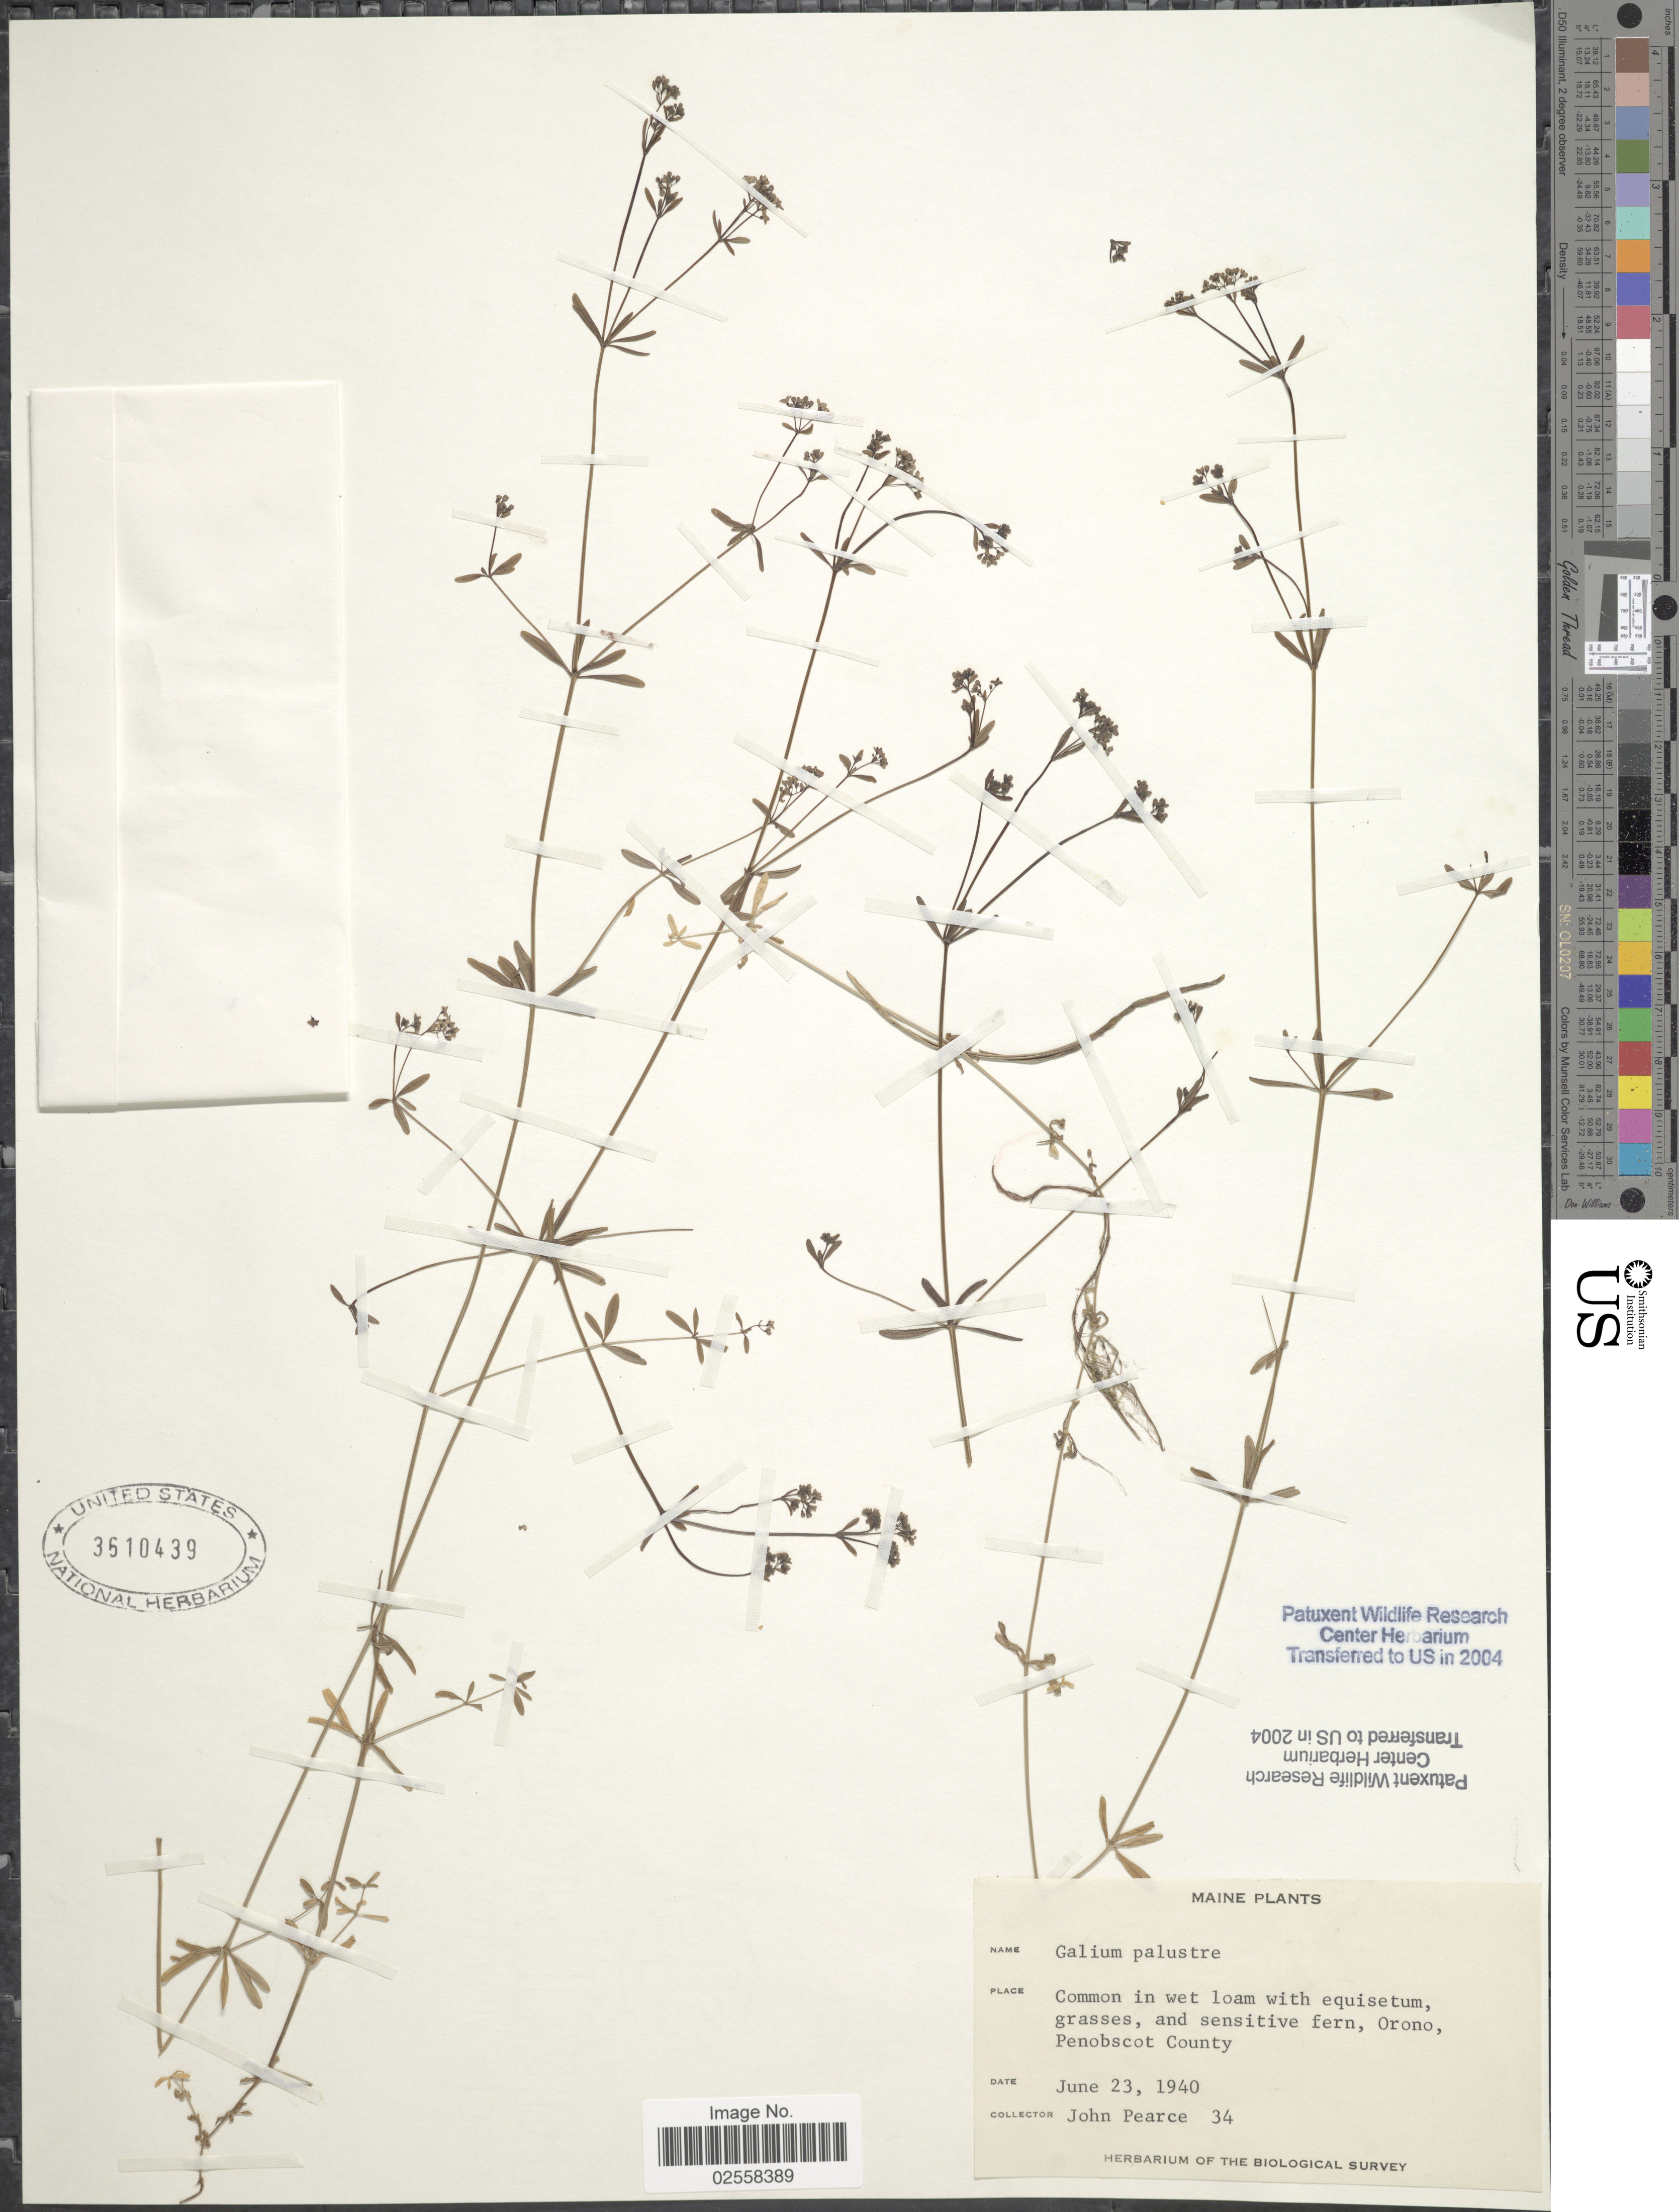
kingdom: Plantae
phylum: Tracheophyta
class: Magnoliopsida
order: Gentianales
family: Rubiaceae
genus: Galium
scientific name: Galium plumosum subsp. plumosum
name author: Rusby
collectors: J. Pearce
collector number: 34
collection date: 1940-06-23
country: United States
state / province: Maine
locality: Orono, Penobscot County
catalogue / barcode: US 3610439